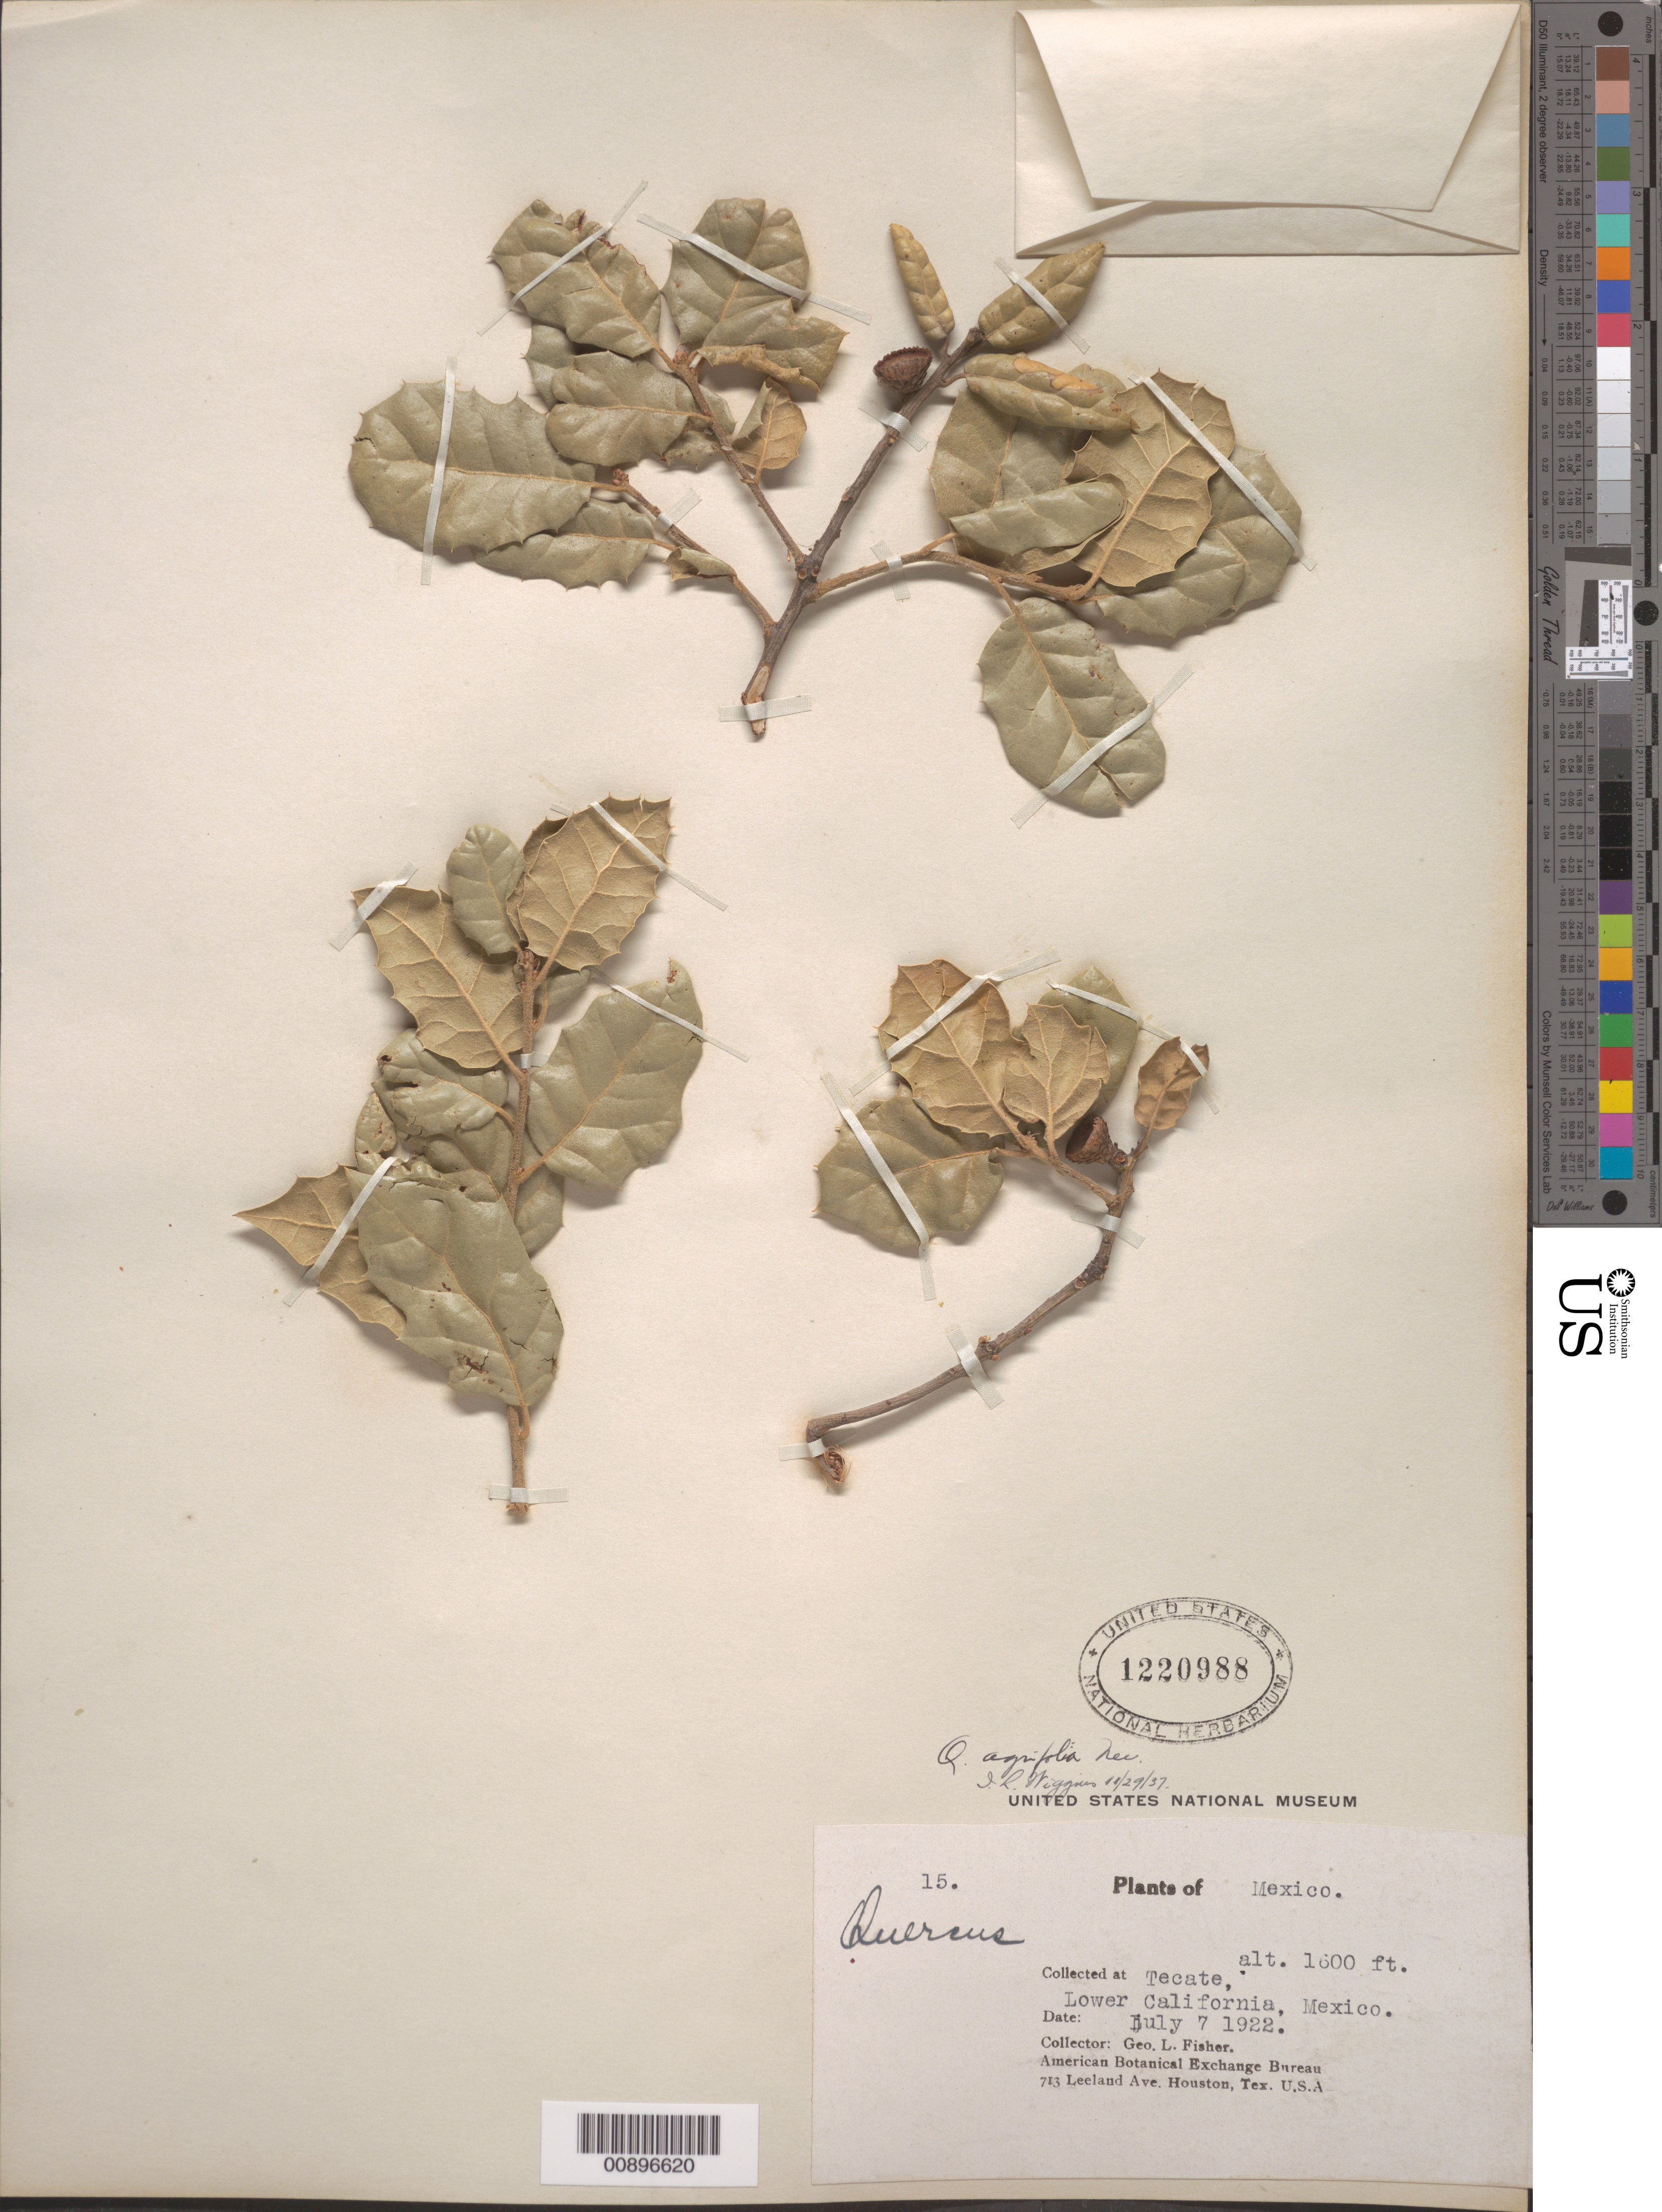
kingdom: Plantae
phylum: Tracheophyta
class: Magnoliopsida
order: Fagales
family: Fagaceae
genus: Quercus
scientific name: Quercus agrifolia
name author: Née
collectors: G. L. Fisher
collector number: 15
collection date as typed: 07 Jul 1922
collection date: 1922-07-07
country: Mexico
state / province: Baja California Norte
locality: Tecate, Lower California.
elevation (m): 488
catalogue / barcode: US 1220988